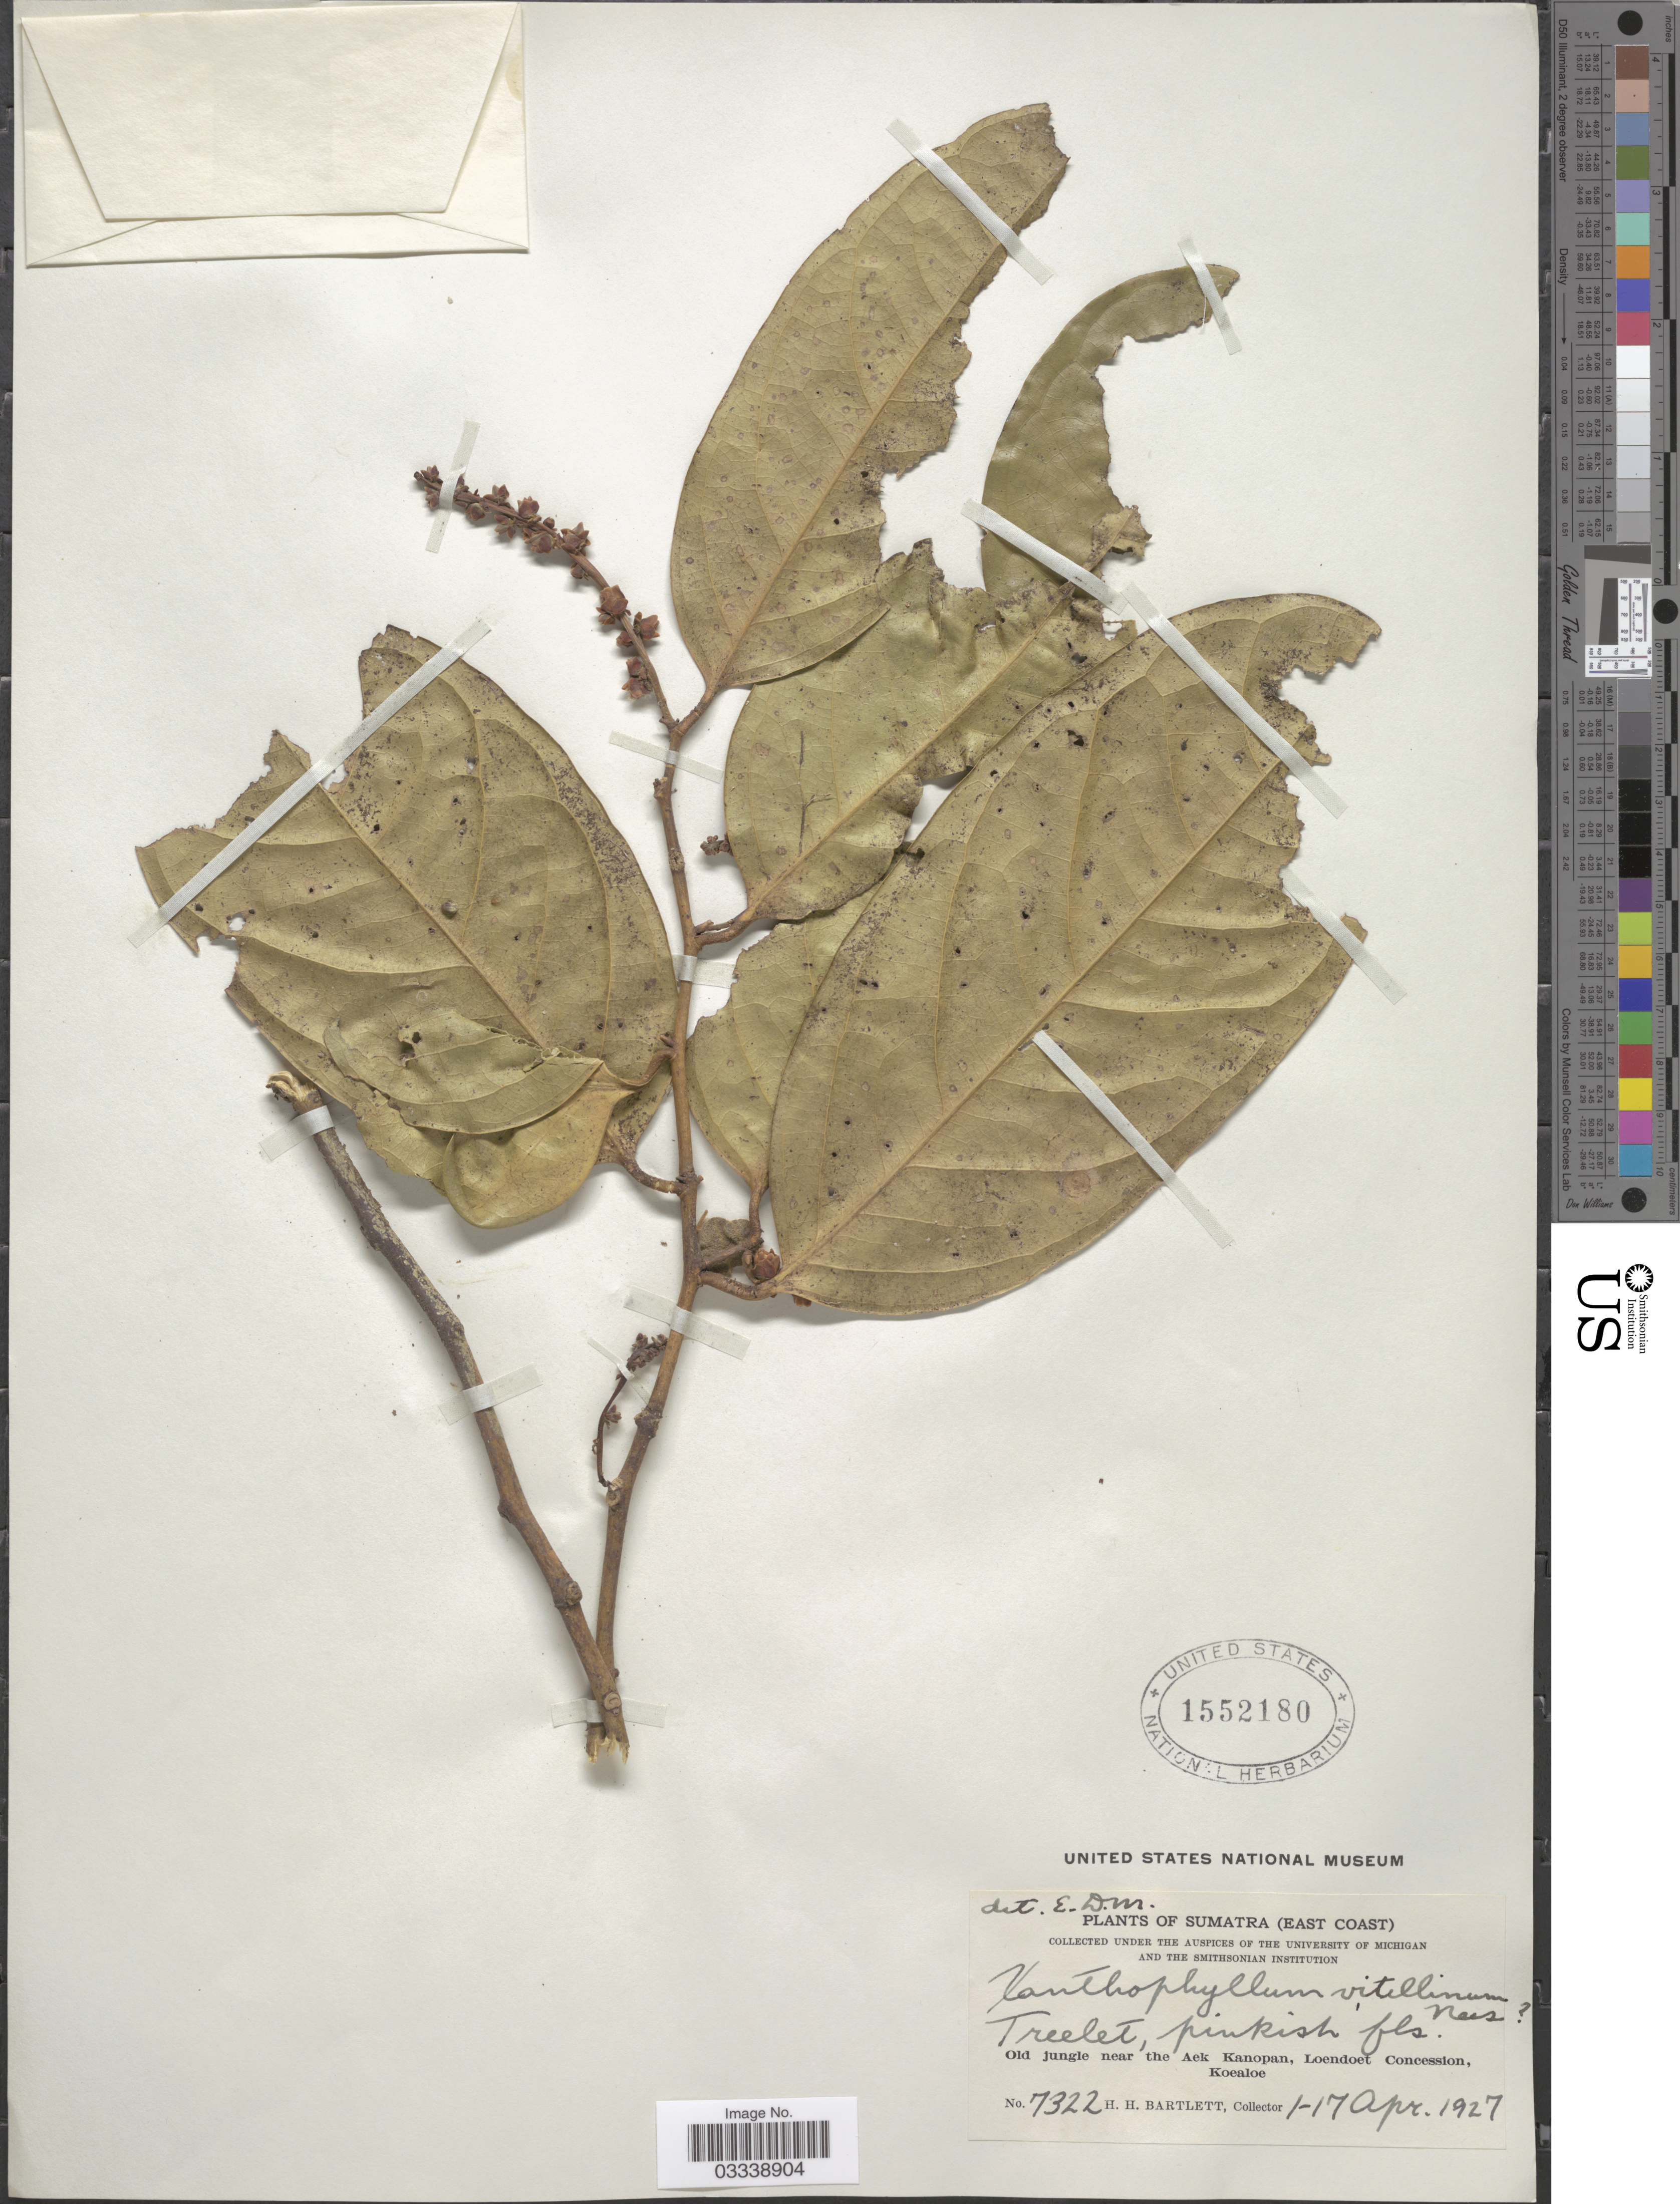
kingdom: Plantae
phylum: Tracheophyta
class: Magnoliopsida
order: Fabales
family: Polygalaceae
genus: Xanthophyllum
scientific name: Xanthophyllum vitellinum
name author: (Blume) D. Dietr.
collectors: H. H. Bartlett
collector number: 7322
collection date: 1927-04-01/1927-04-17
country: Indonesia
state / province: Sumatra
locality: (East Coast). Old jungle near the Aek Kanopan, Loendoet Concession, Koealoe.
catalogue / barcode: US 1552180